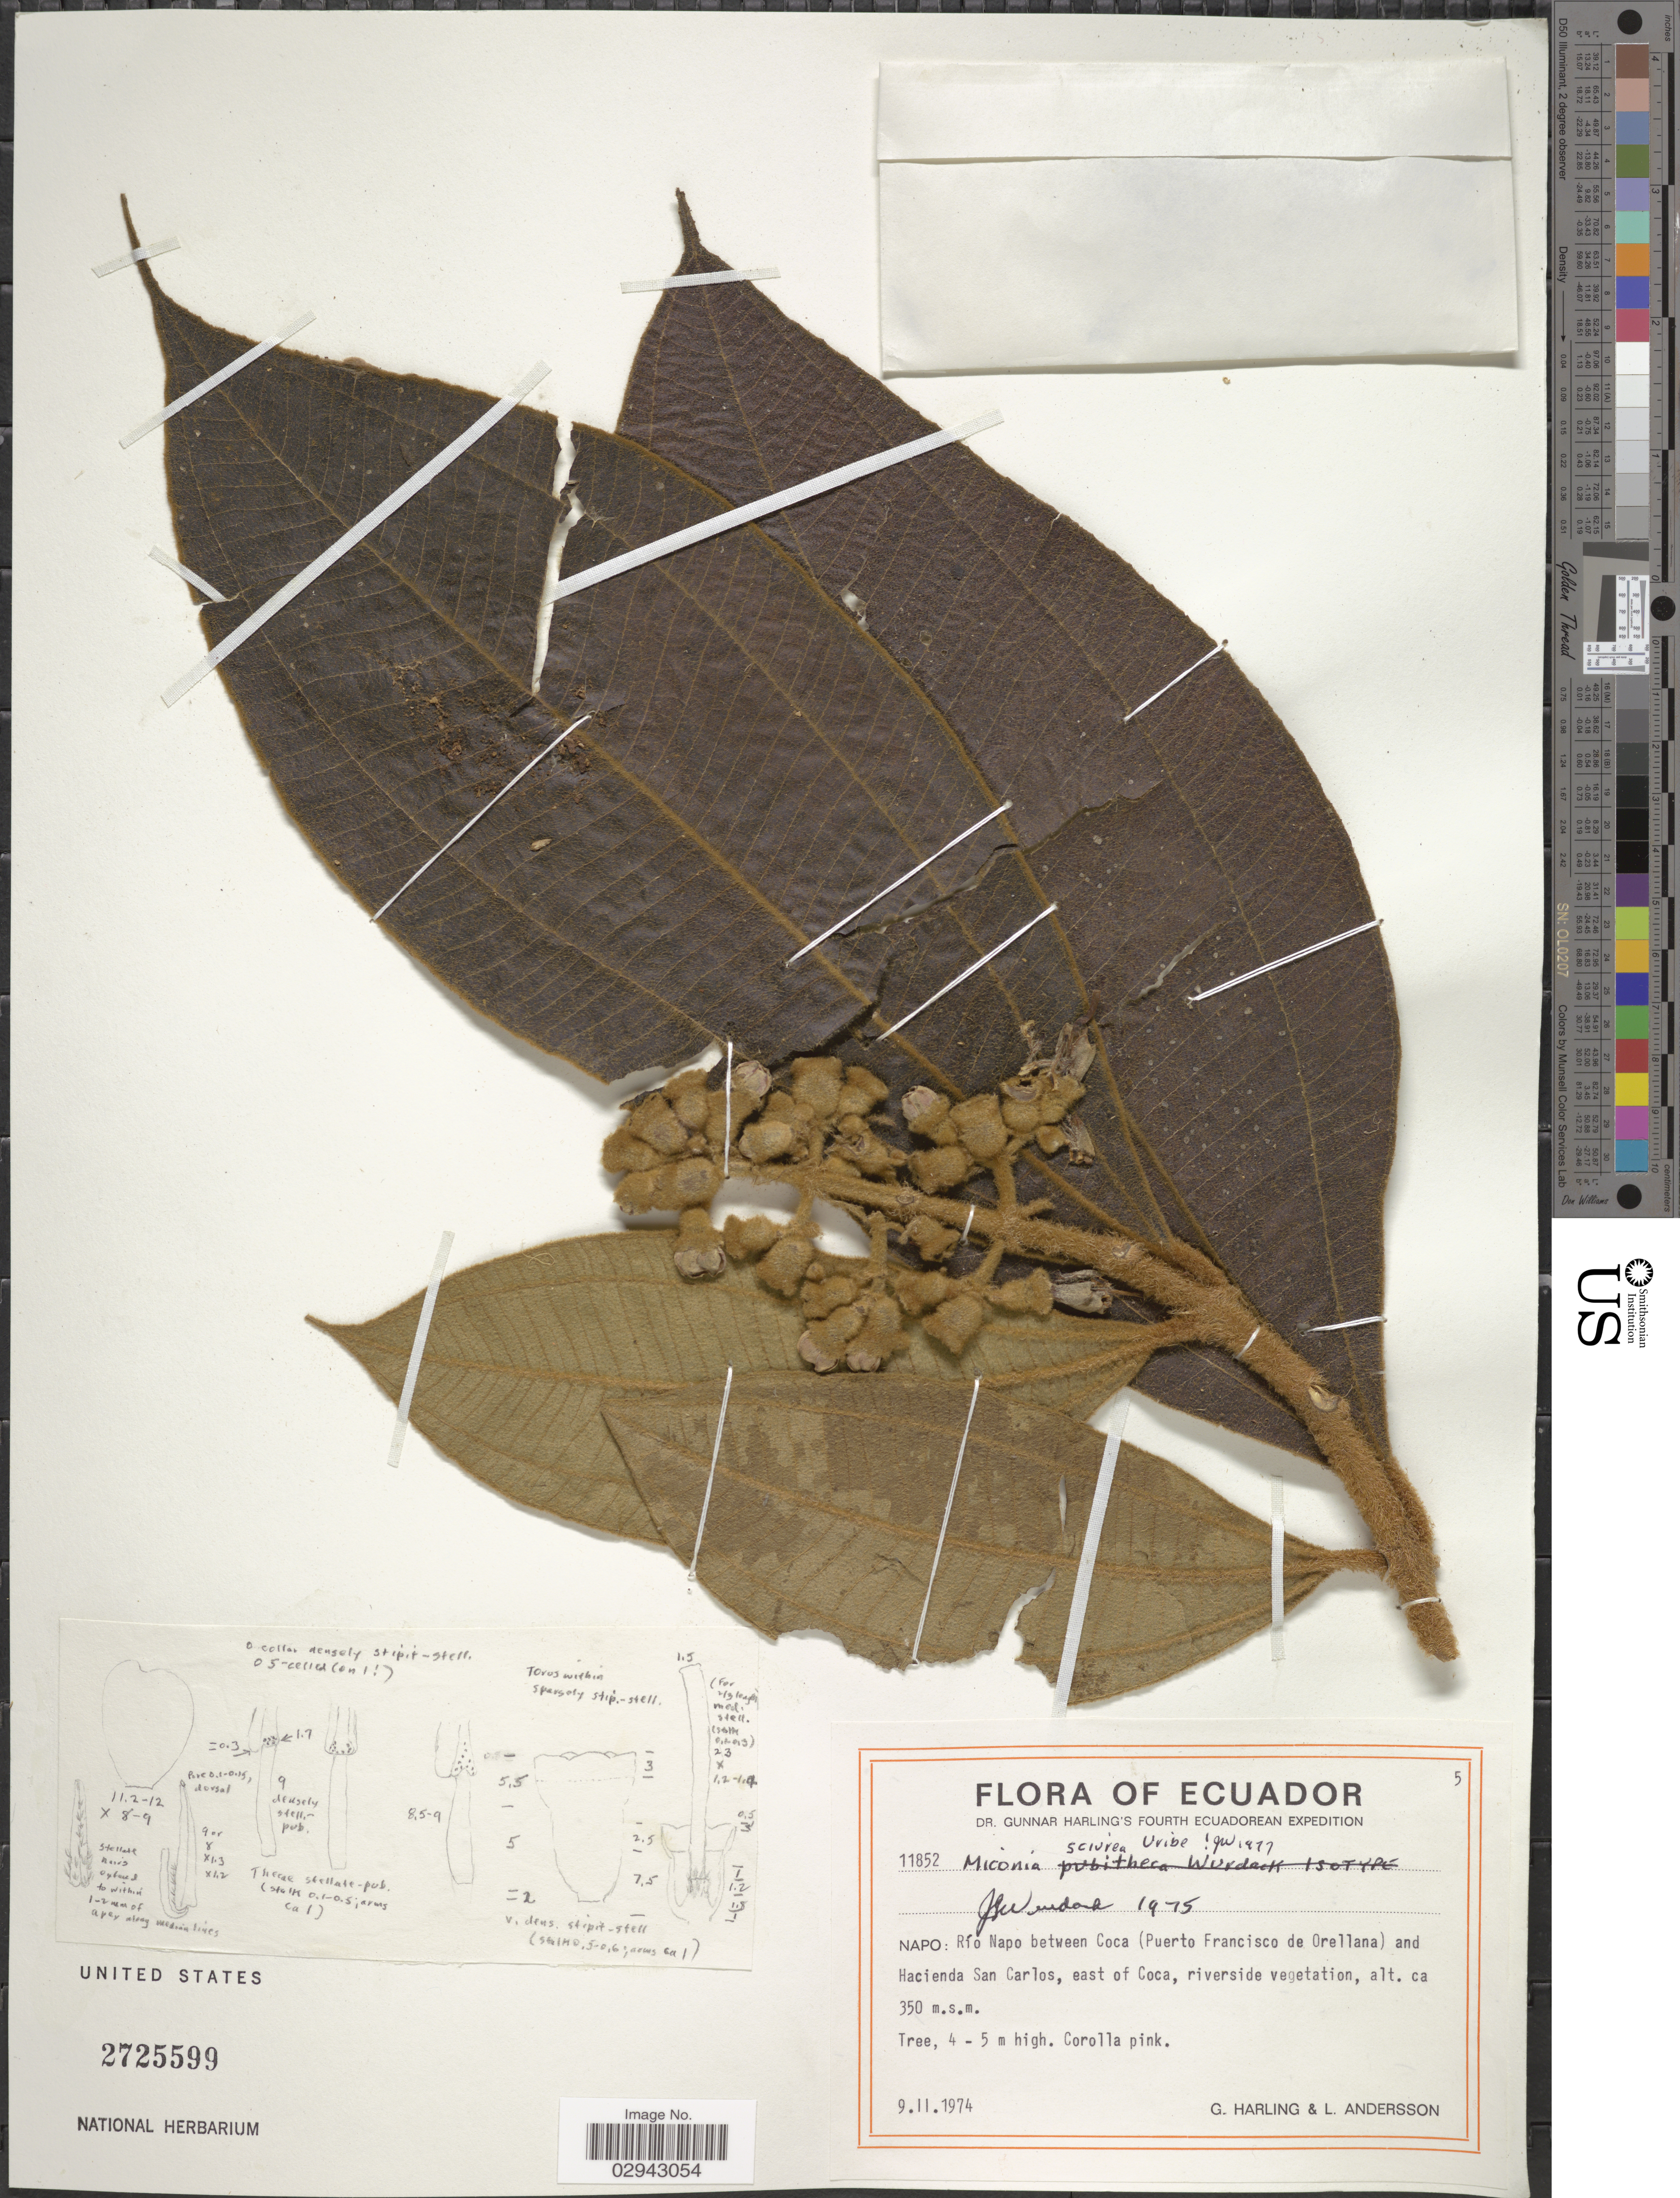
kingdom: Plantae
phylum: Tracheophyta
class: Magnoliopsida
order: Myrtales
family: Melastomataceae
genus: Miconia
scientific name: Miconia sciurea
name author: L. Uribe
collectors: G. Harling & L. Andersson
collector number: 11852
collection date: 1974-02-09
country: Ecuador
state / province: Napo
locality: Río Napo between Coca (Puerto Francisco de Orellana) and Hacienda San Carlos, east of Coca.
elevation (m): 350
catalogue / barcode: US 2725599